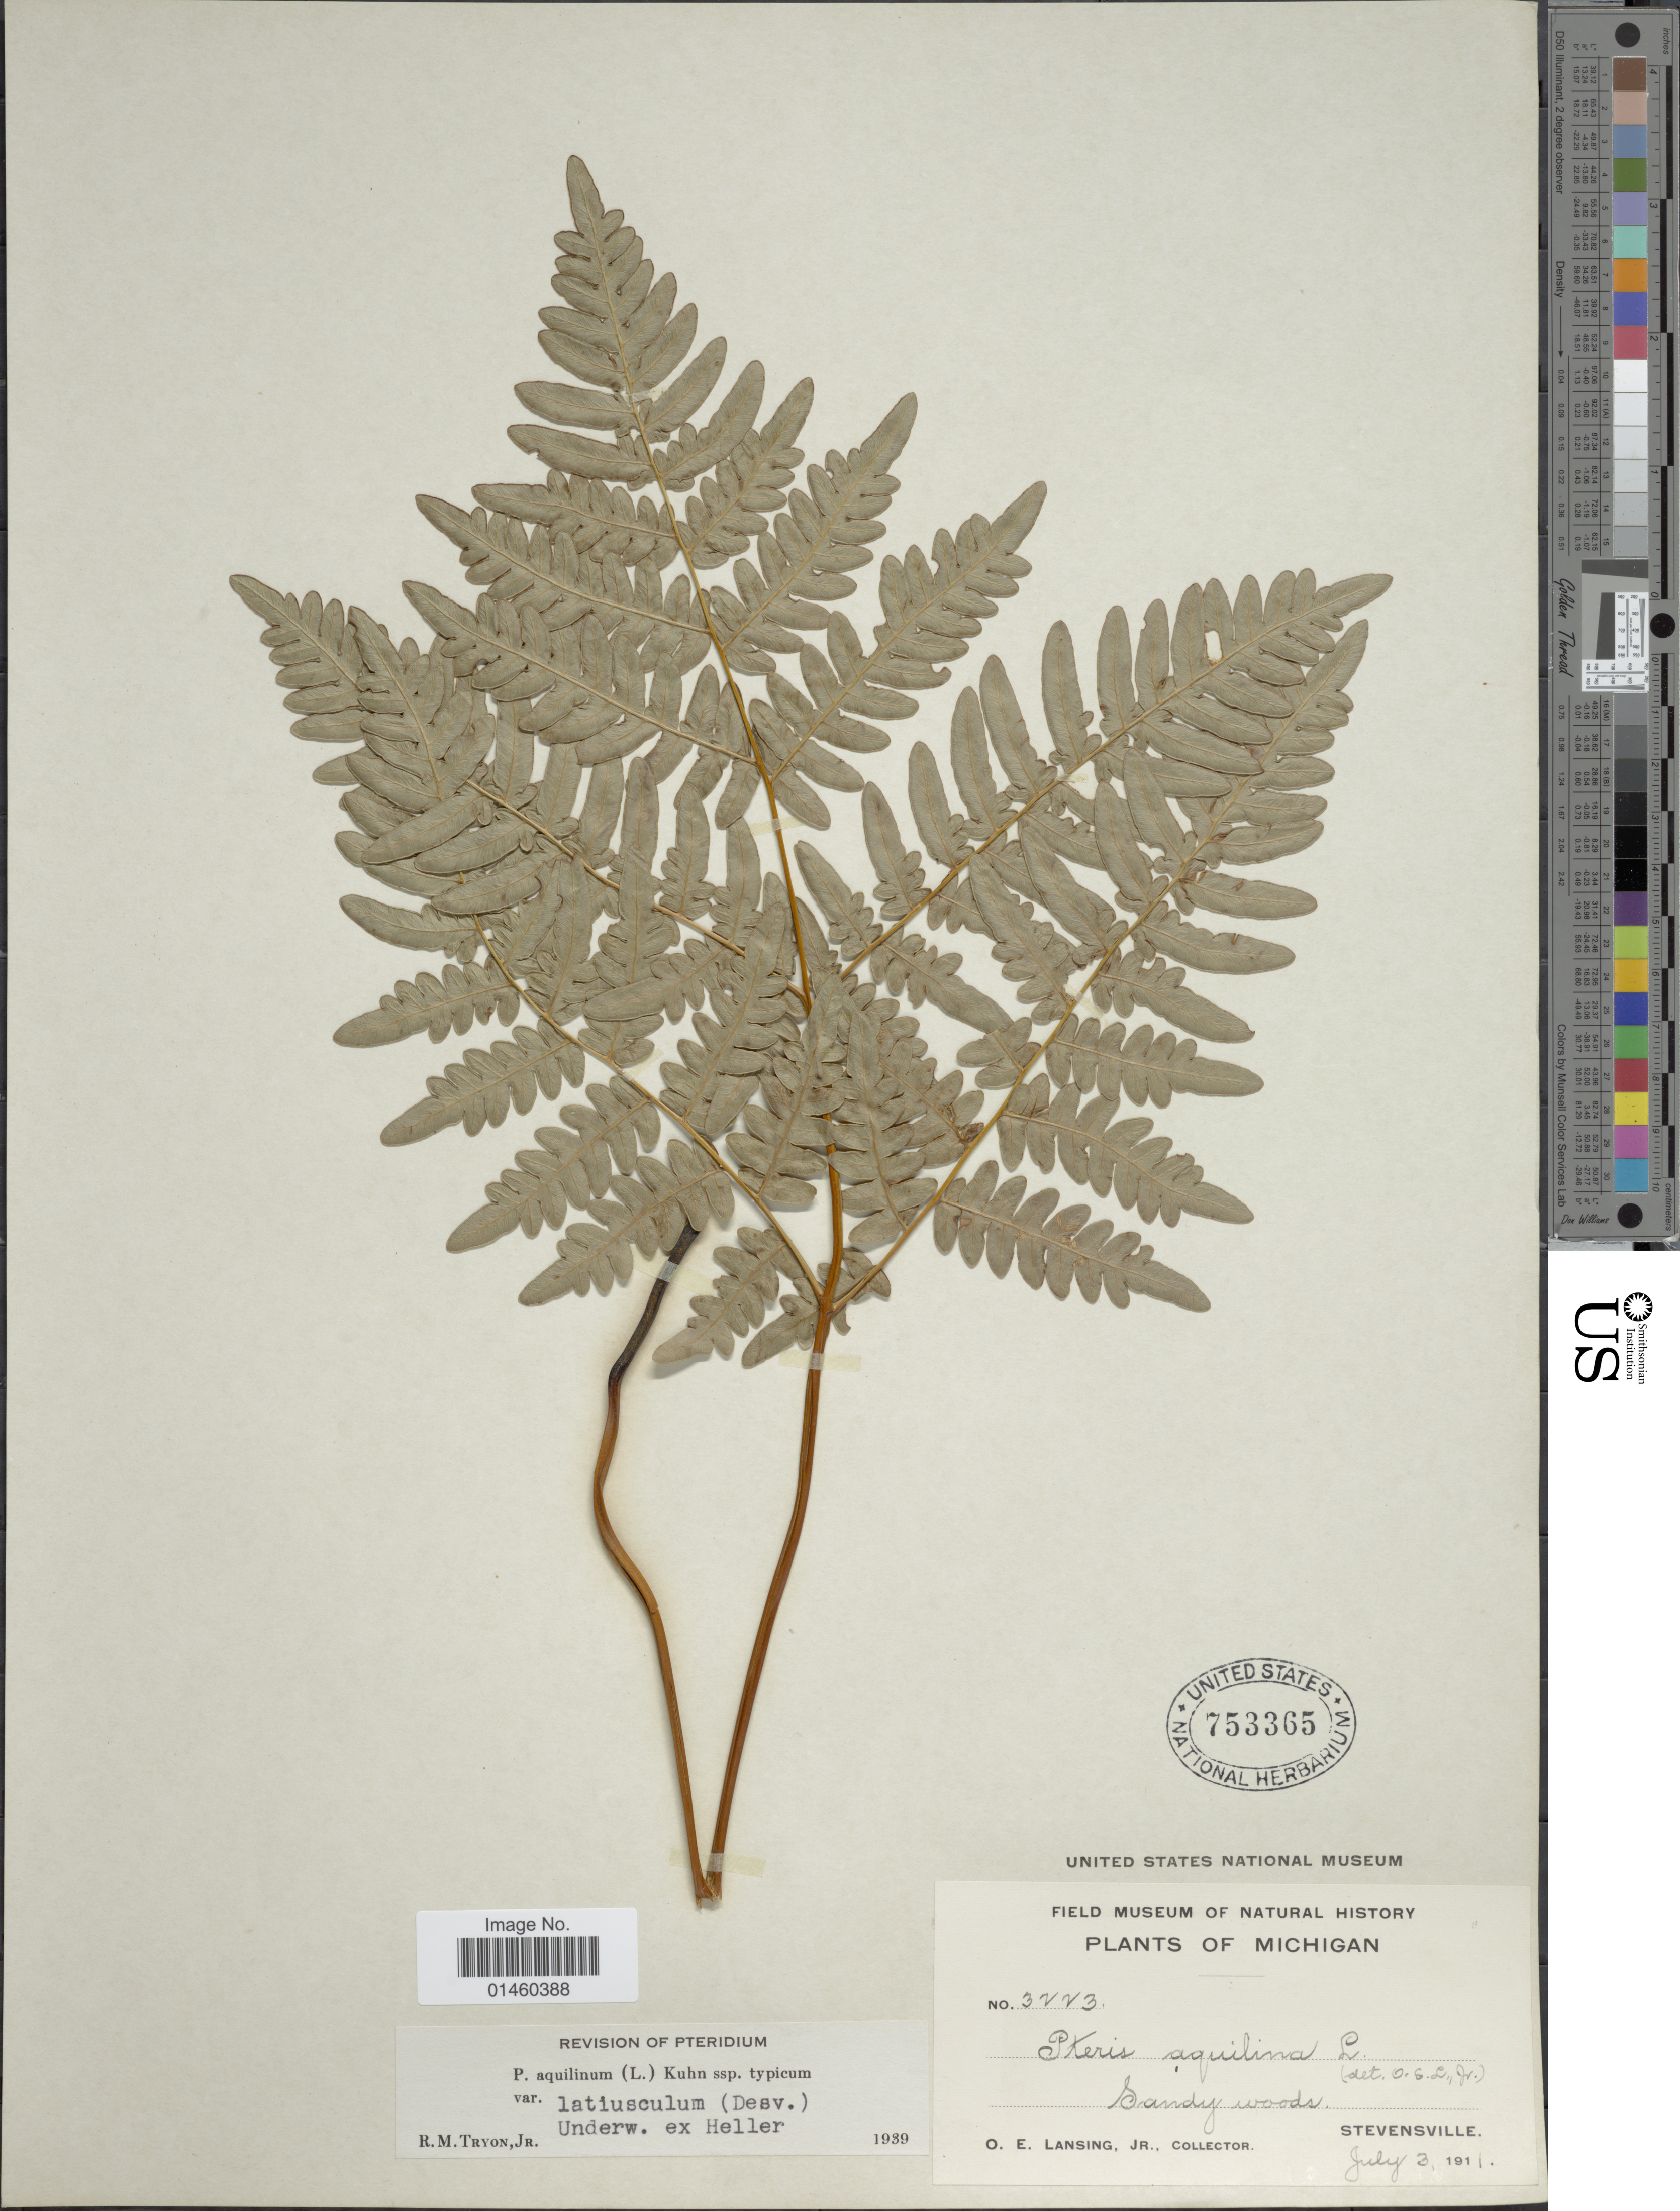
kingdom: Plantae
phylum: Tracheophyta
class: Polypodiopsida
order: Polypodiales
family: Dennstaedtiaceae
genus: Pteridium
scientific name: Pteridium aquilinum var. latiusculum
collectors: O. Lansing Jr.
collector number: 3113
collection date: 1911-07-03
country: United States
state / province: Michigan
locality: Stevensville.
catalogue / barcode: US 753365